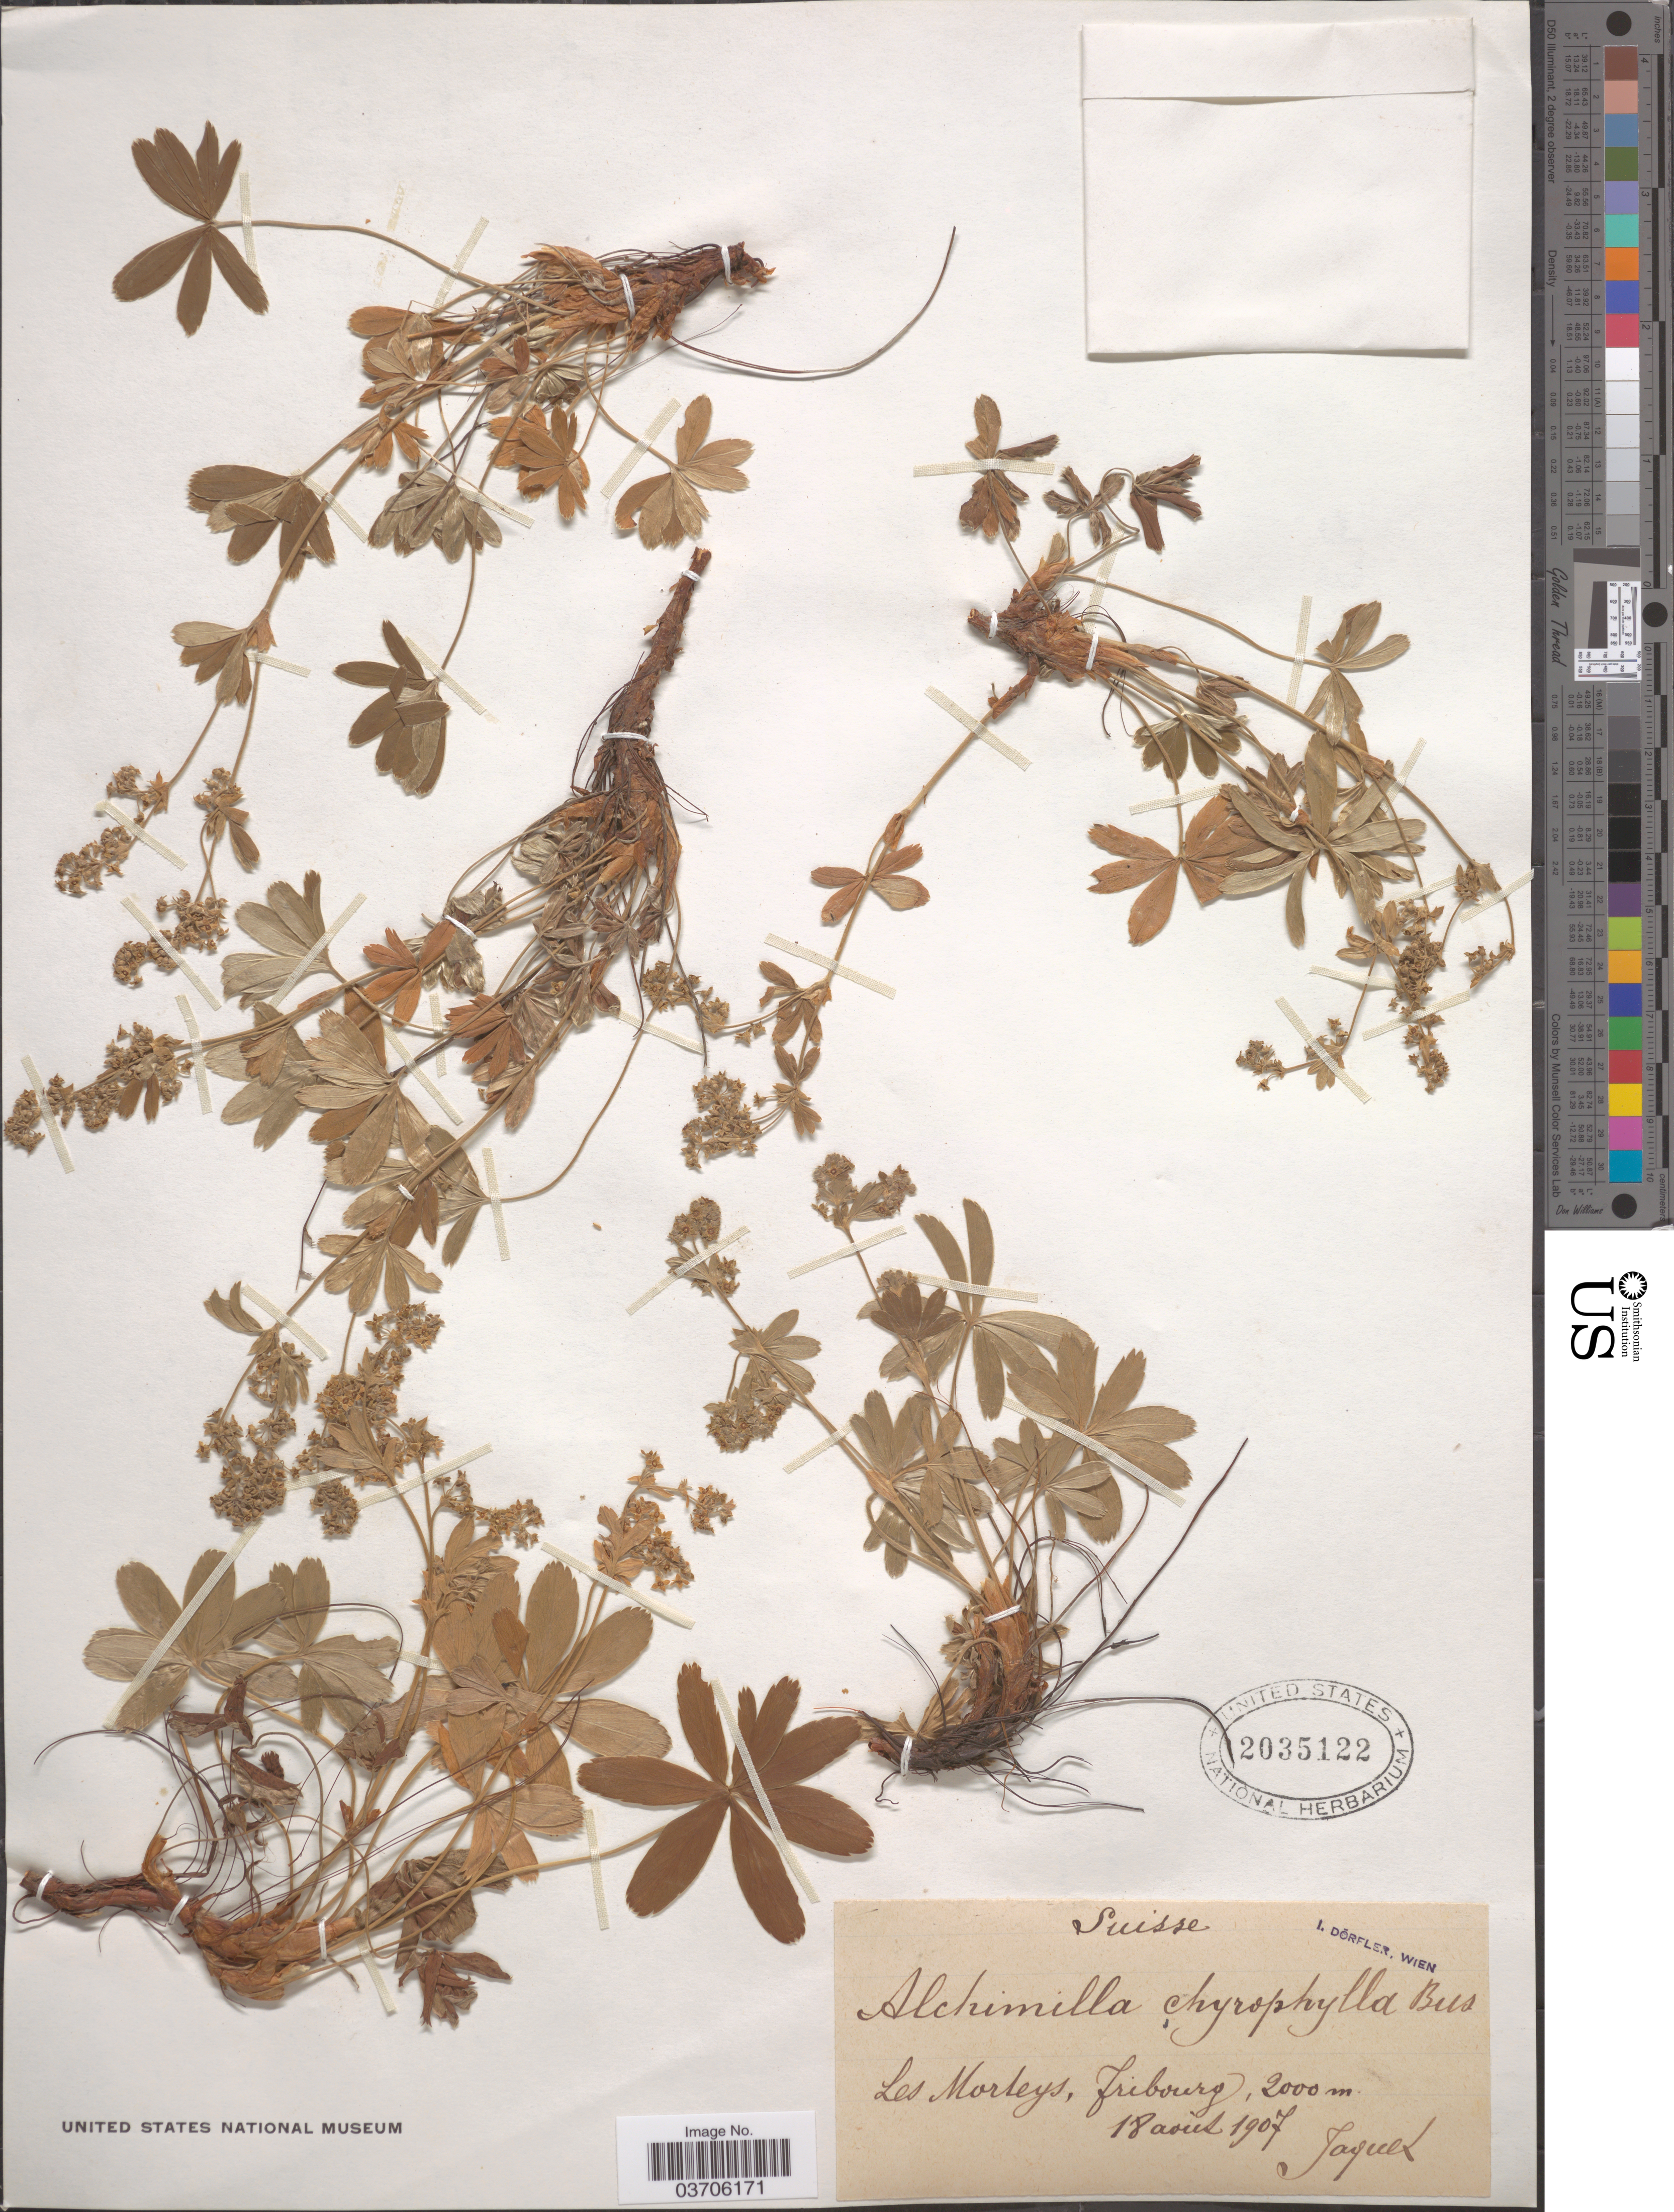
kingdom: Plantae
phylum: Tracheophyta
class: Magnoliopsida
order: Rosales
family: Rosaceae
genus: Alchemilla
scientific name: Alchemilla chirophylla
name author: Buser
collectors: -. Jaquet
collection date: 1907-08-18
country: Switzerland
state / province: Fribourg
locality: Suisse. Les Morteys.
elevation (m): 2000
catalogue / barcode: US 2035122